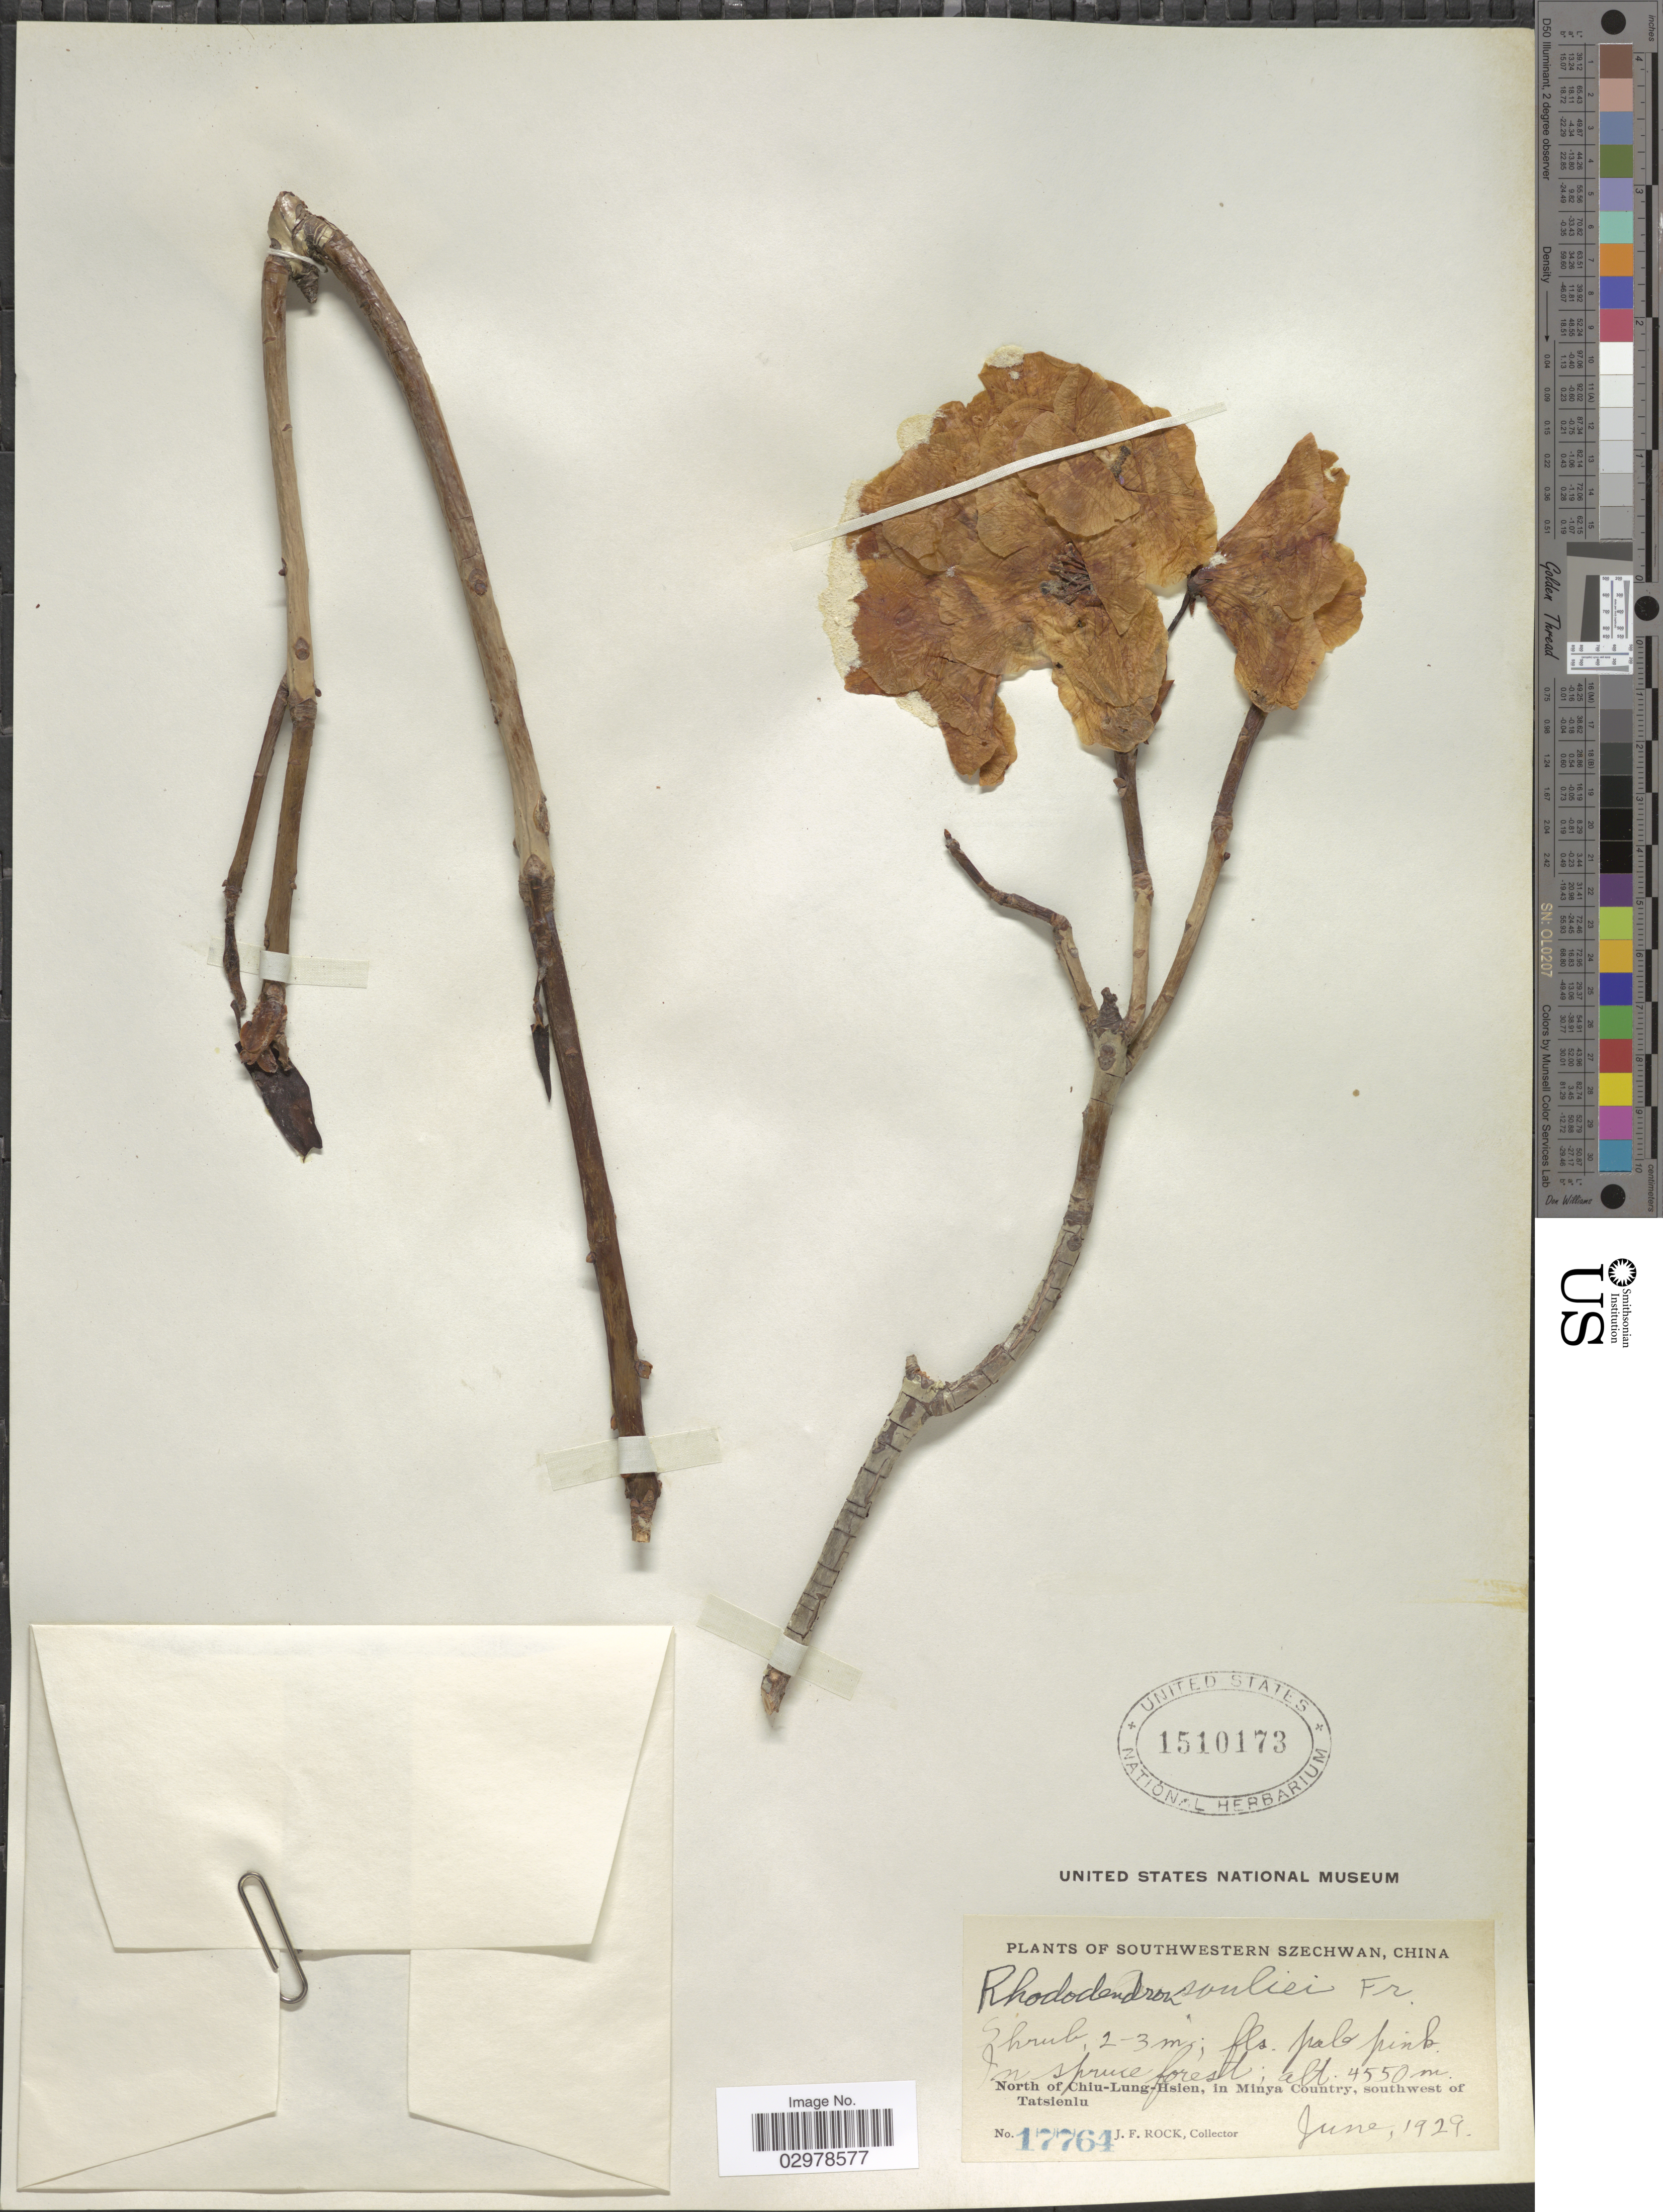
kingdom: Plantae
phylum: Tracheophyta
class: Magnoliopsida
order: Ericales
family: Ericaceae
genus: Rhododendron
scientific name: Rhododendron souliei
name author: Franch.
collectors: J. Rock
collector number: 17764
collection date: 1929-06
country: China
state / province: Sichuan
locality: Southwestern Szechwan. North of Chiu-Lung-Hsien, in Minya Country, southwest of Tatsienlu.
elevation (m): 4550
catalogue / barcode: US 1510173